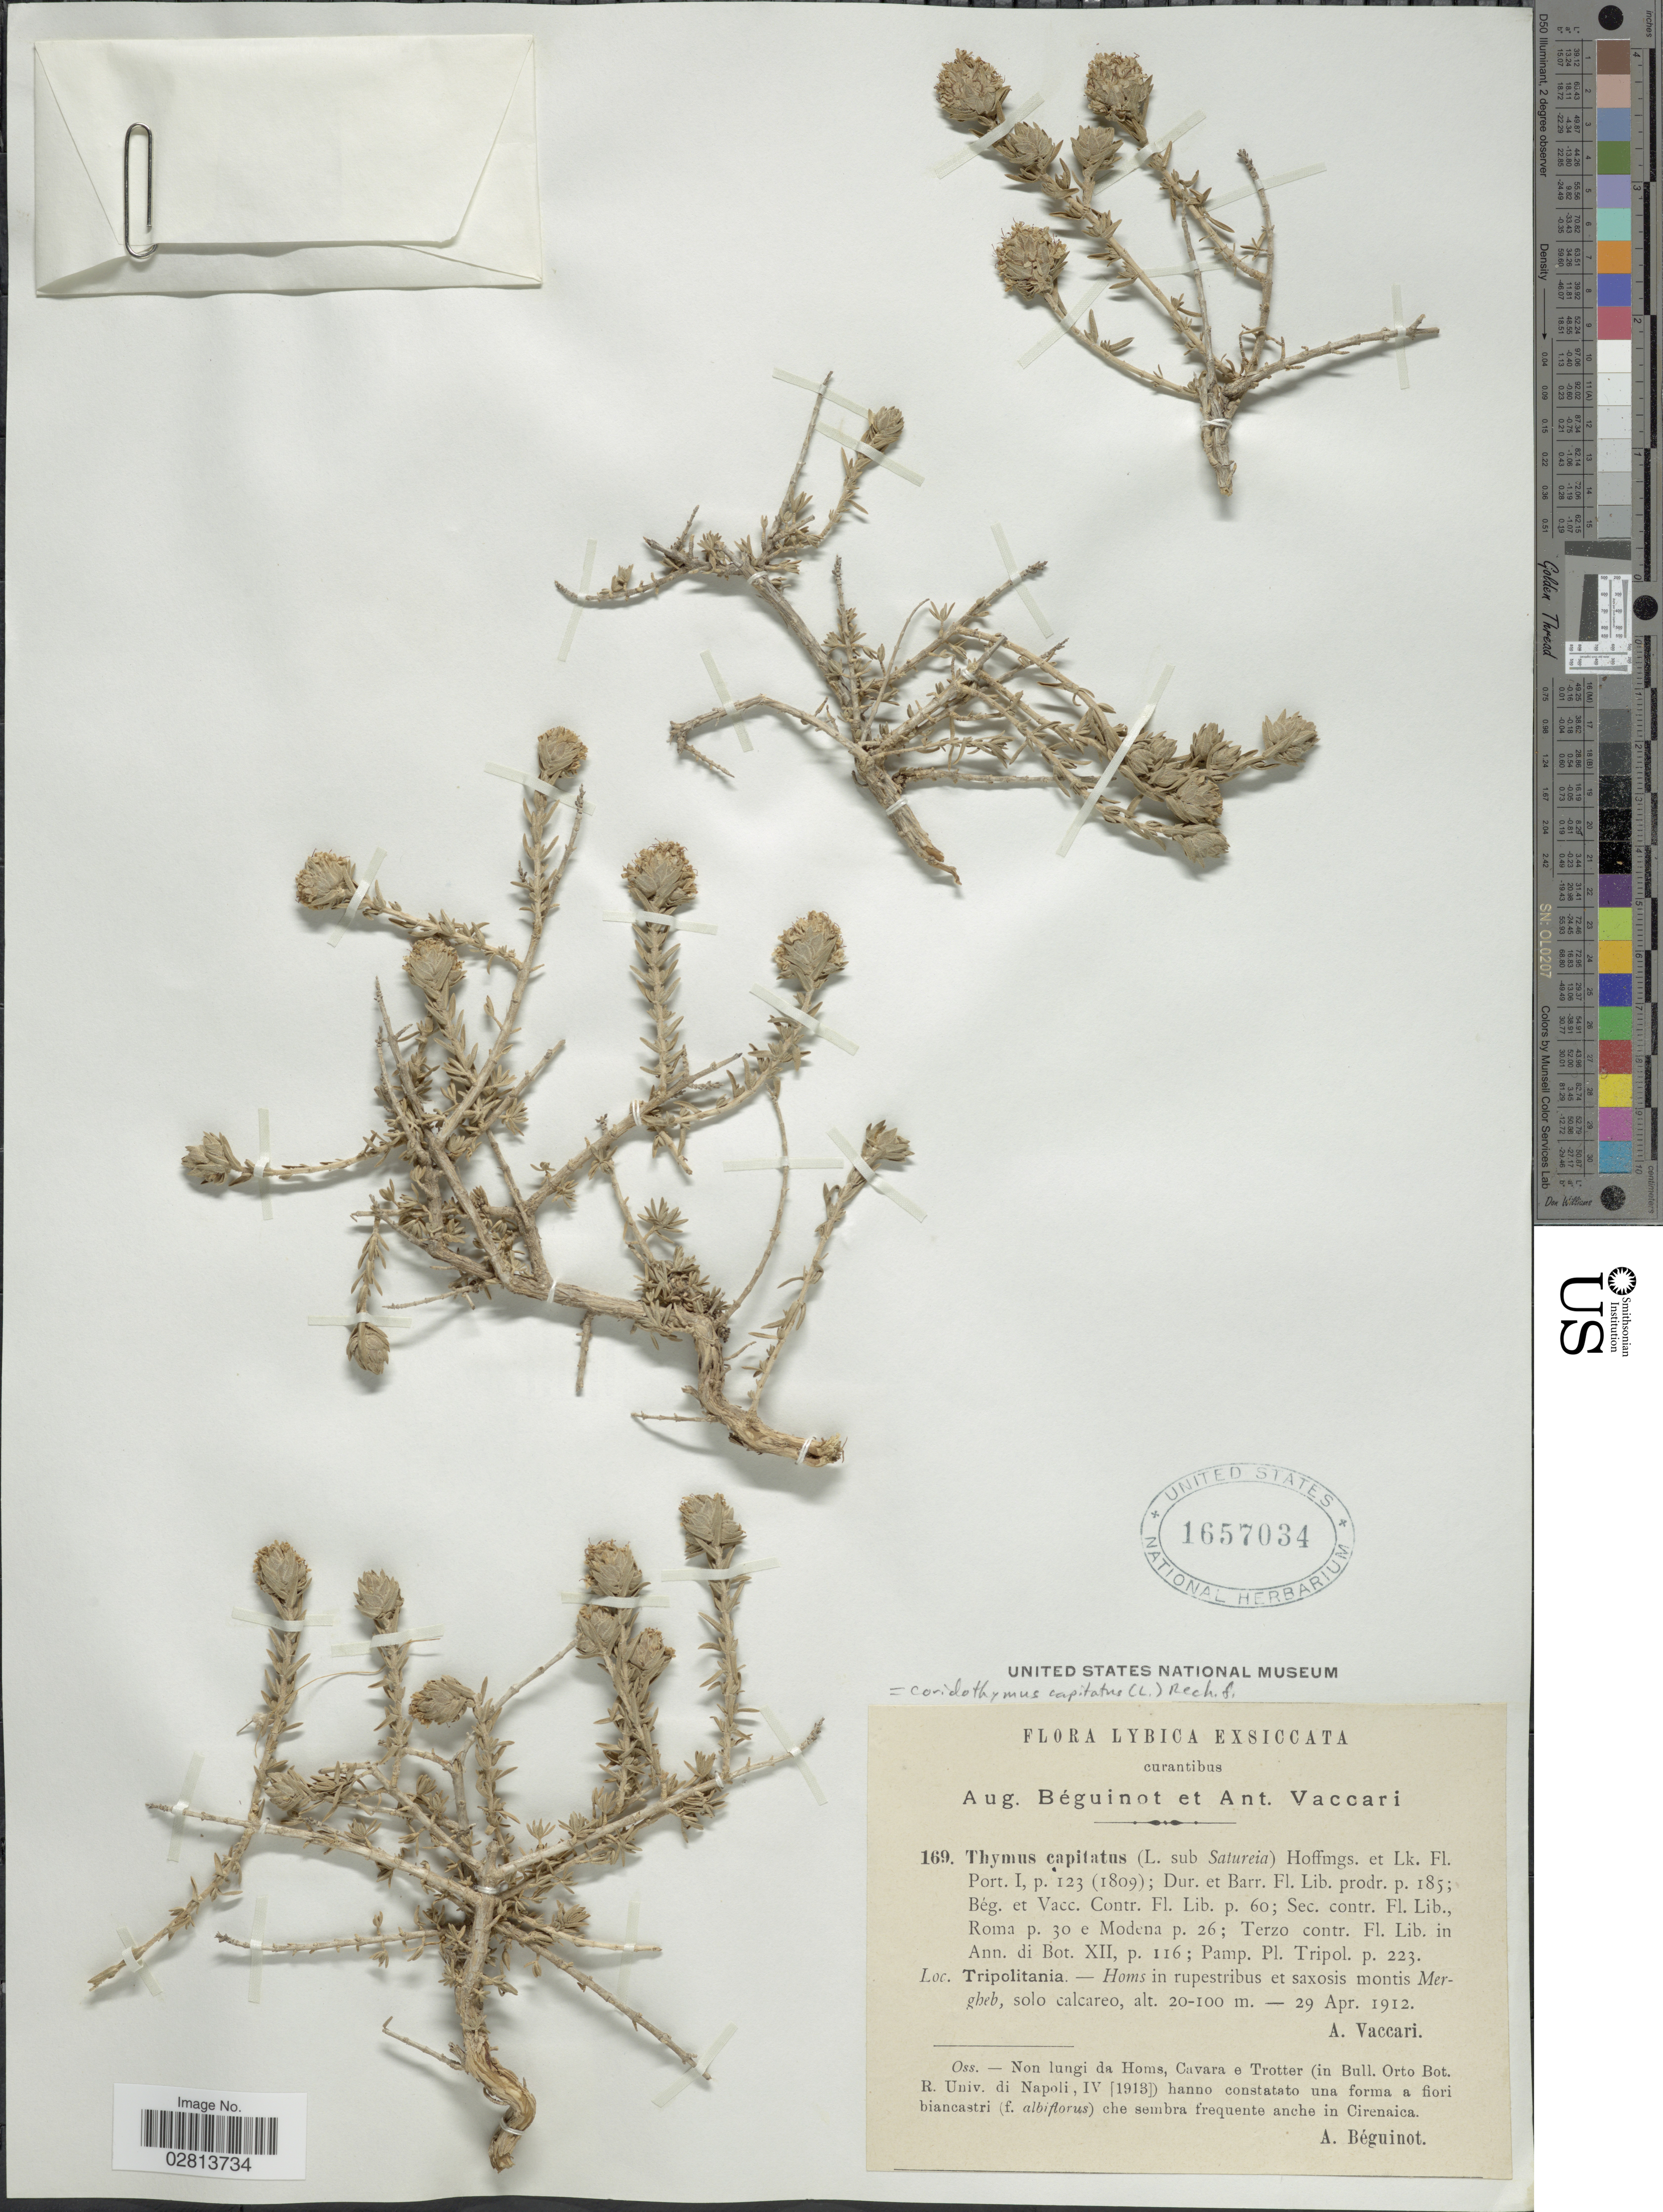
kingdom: Plantae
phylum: Tracheophyta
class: Magnoliopsida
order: Lamiales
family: Lamiaceae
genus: Thymus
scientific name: Thymus capitatus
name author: (L.) Hoffmanns. & Link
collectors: A. Vaccari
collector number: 169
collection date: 1912-04-29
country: Libya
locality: Lybica, Tripolitania. - Homs in rupestribus et saxosis montis Mergheb, solo calcareo.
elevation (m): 20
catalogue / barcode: US 1657034